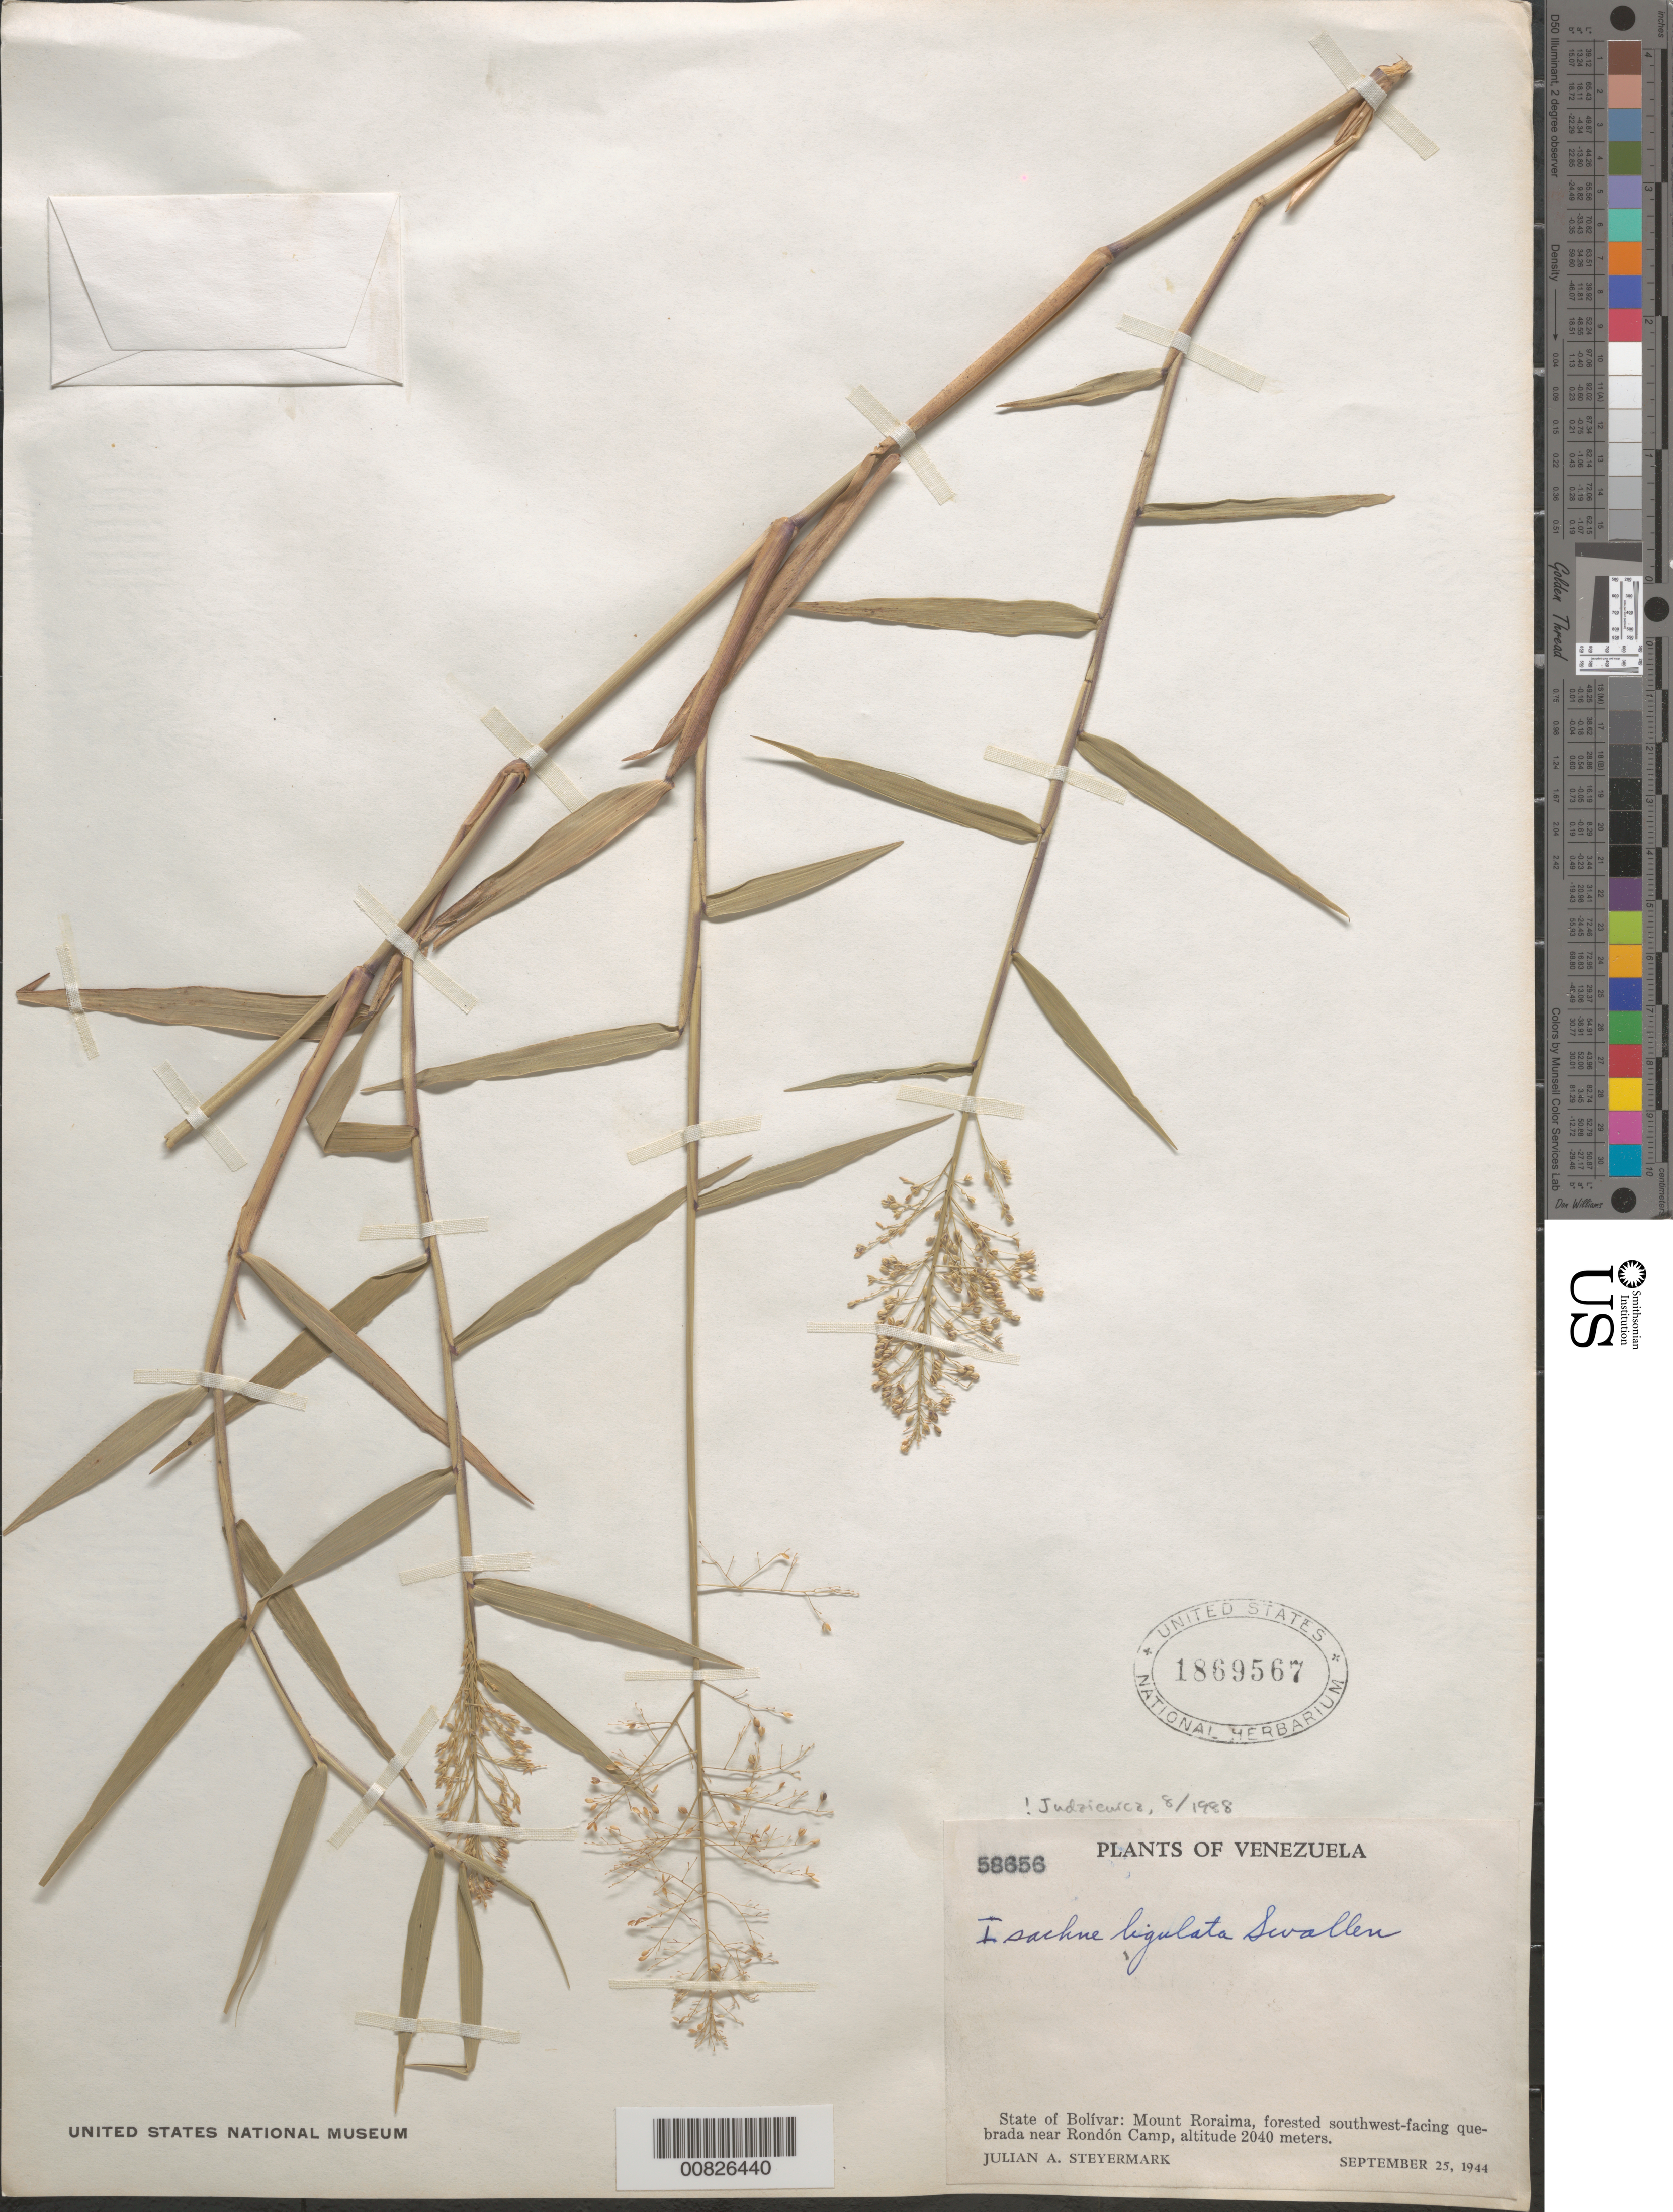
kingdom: Plantae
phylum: Tracheophyta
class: Liliopsida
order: Poales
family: Poaceae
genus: Isachne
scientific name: Isachne ligulata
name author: Swallen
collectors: J. Steyermark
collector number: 58656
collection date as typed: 25-Sep-44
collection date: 1944-09-25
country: Venezuela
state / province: Bolívar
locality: Mt. Roraima, Rondón Camp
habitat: Forested SW-facing quebrada near camp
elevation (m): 2040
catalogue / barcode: US 1869567